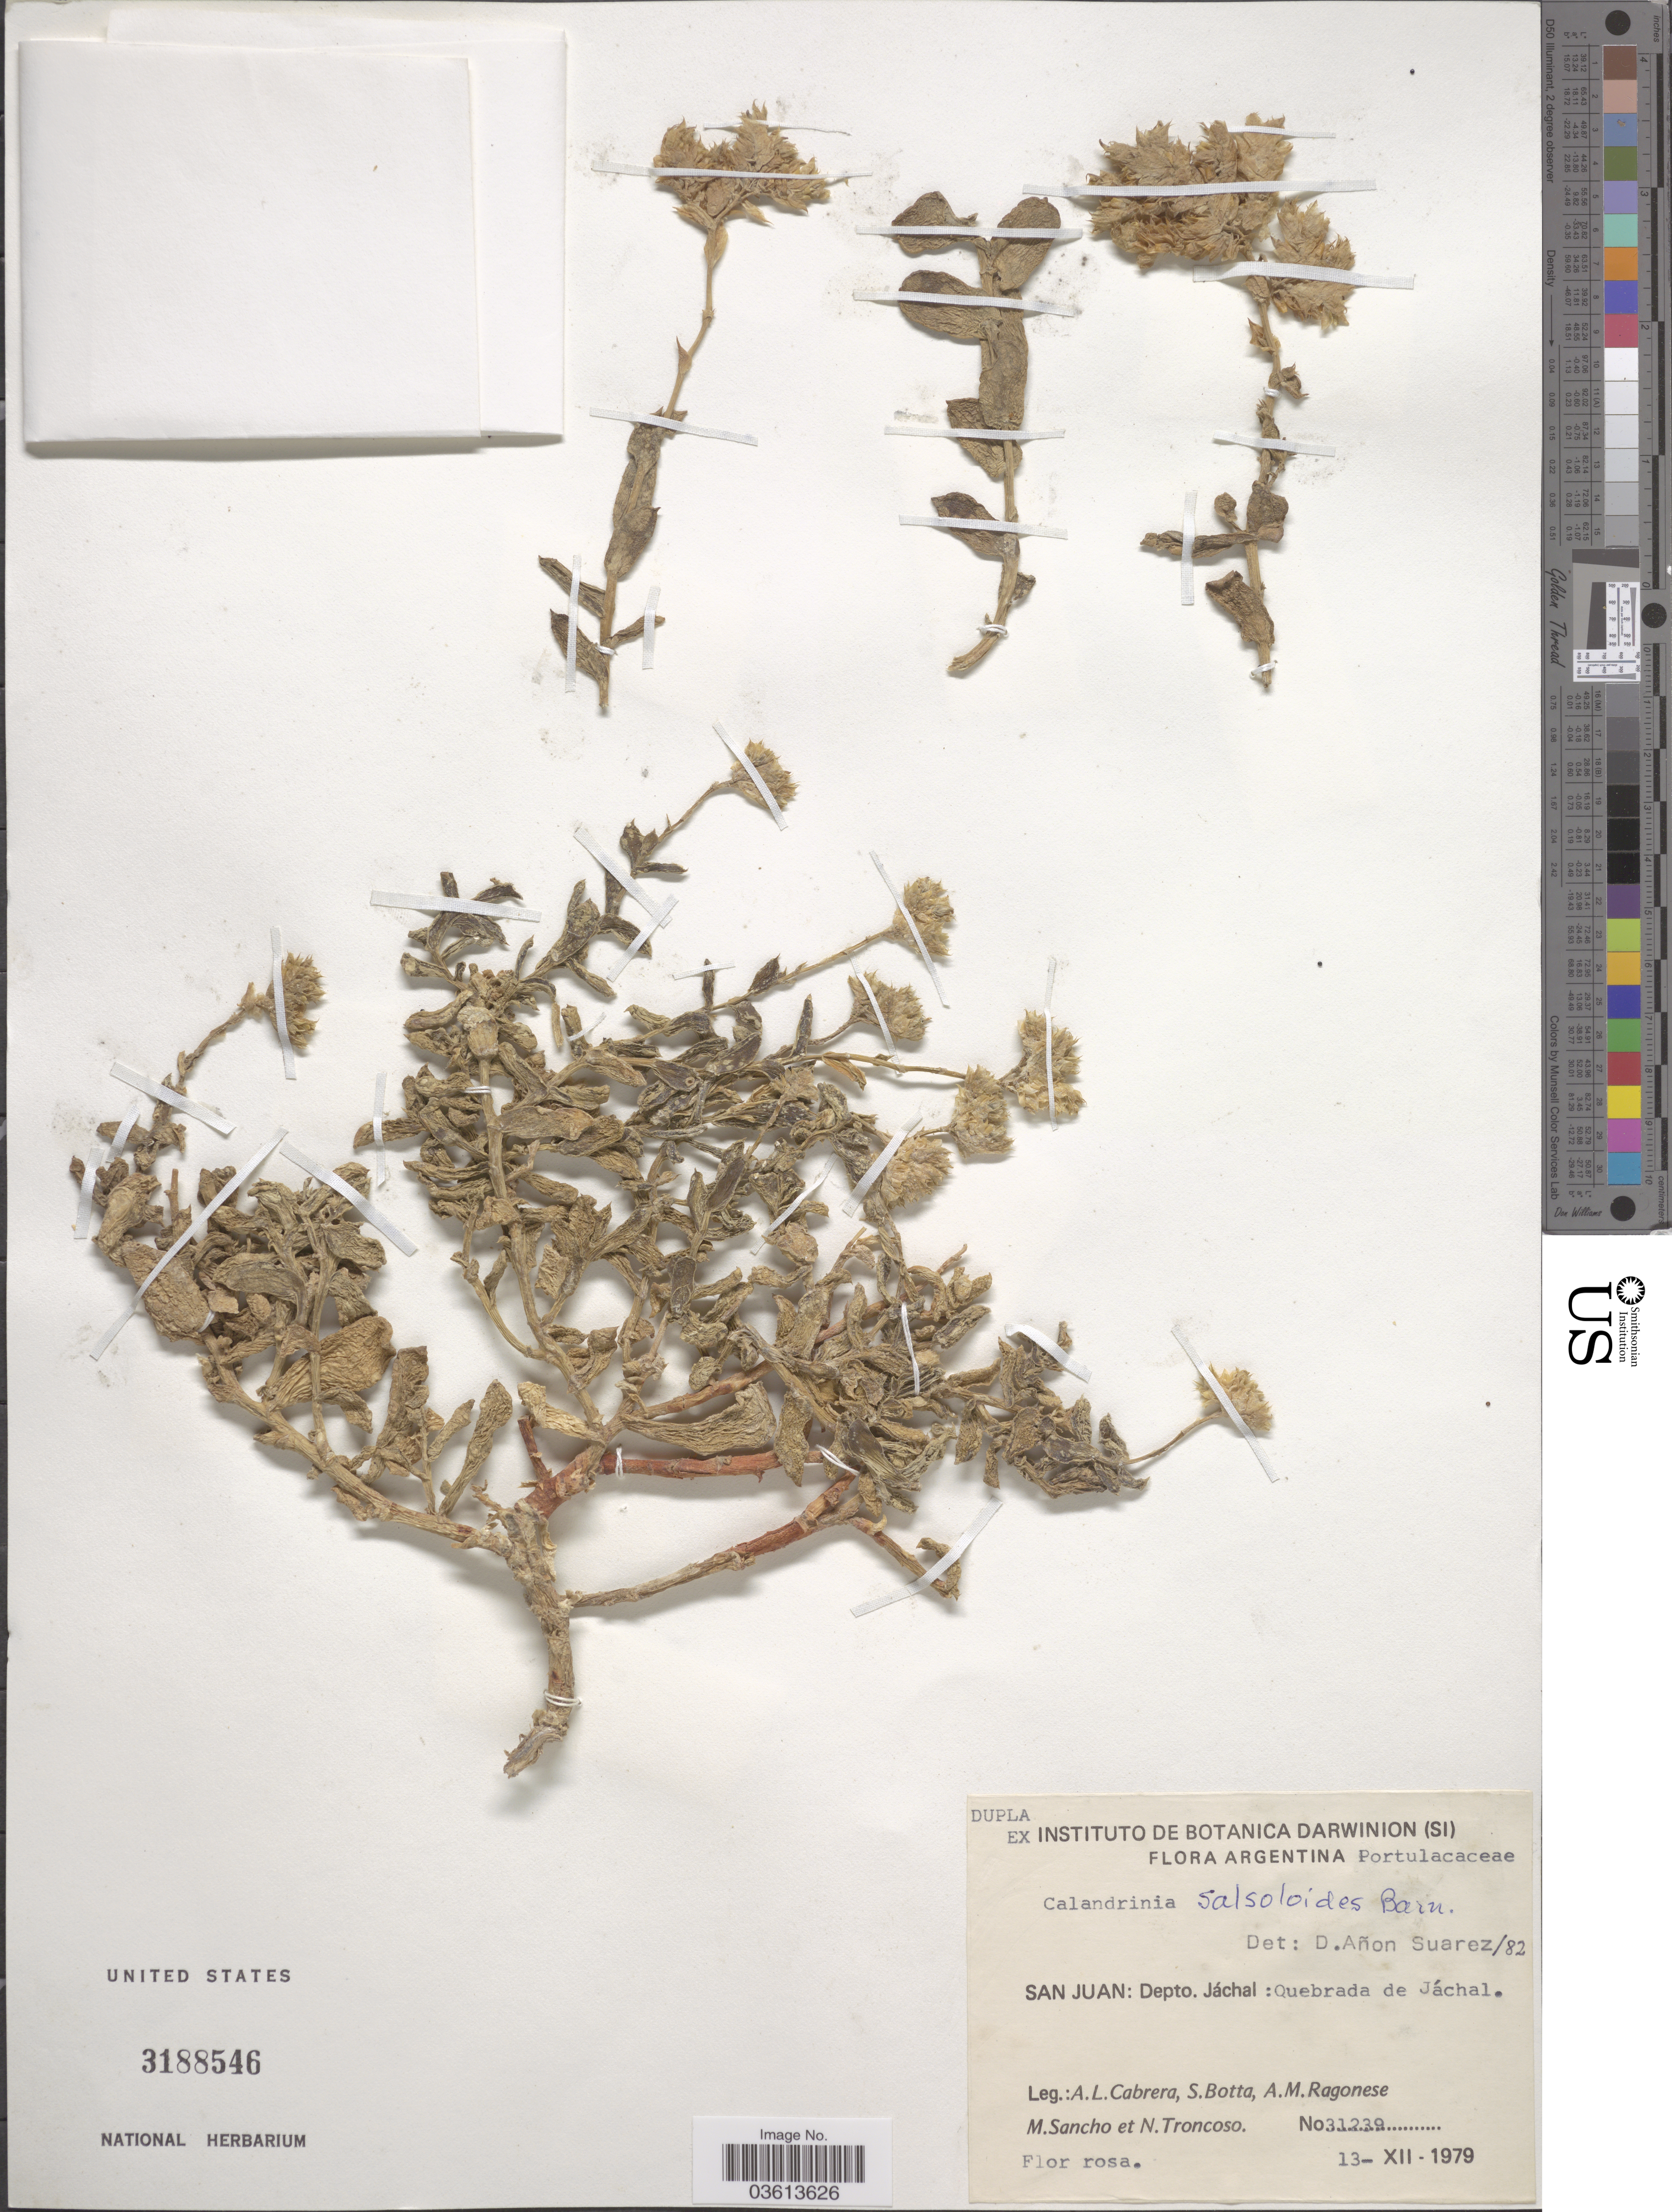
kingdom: Plantae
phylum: Tracheophyta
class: Magnoliopsida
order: Caryophyllales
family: Montiaceae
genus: Philippiamra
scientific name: Philippiamra salsoloides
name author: (Barnéoud) Hershk.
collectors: A. L. Cabrera, S. Botta, A. Ragonese, M. L. Sancho & N. Troncoso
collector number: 31239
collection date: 1979-12-13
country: Argentina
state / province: San Juan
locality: Depto. Jáchal: Quebrada de Jáchal.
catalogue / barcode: US 3188546